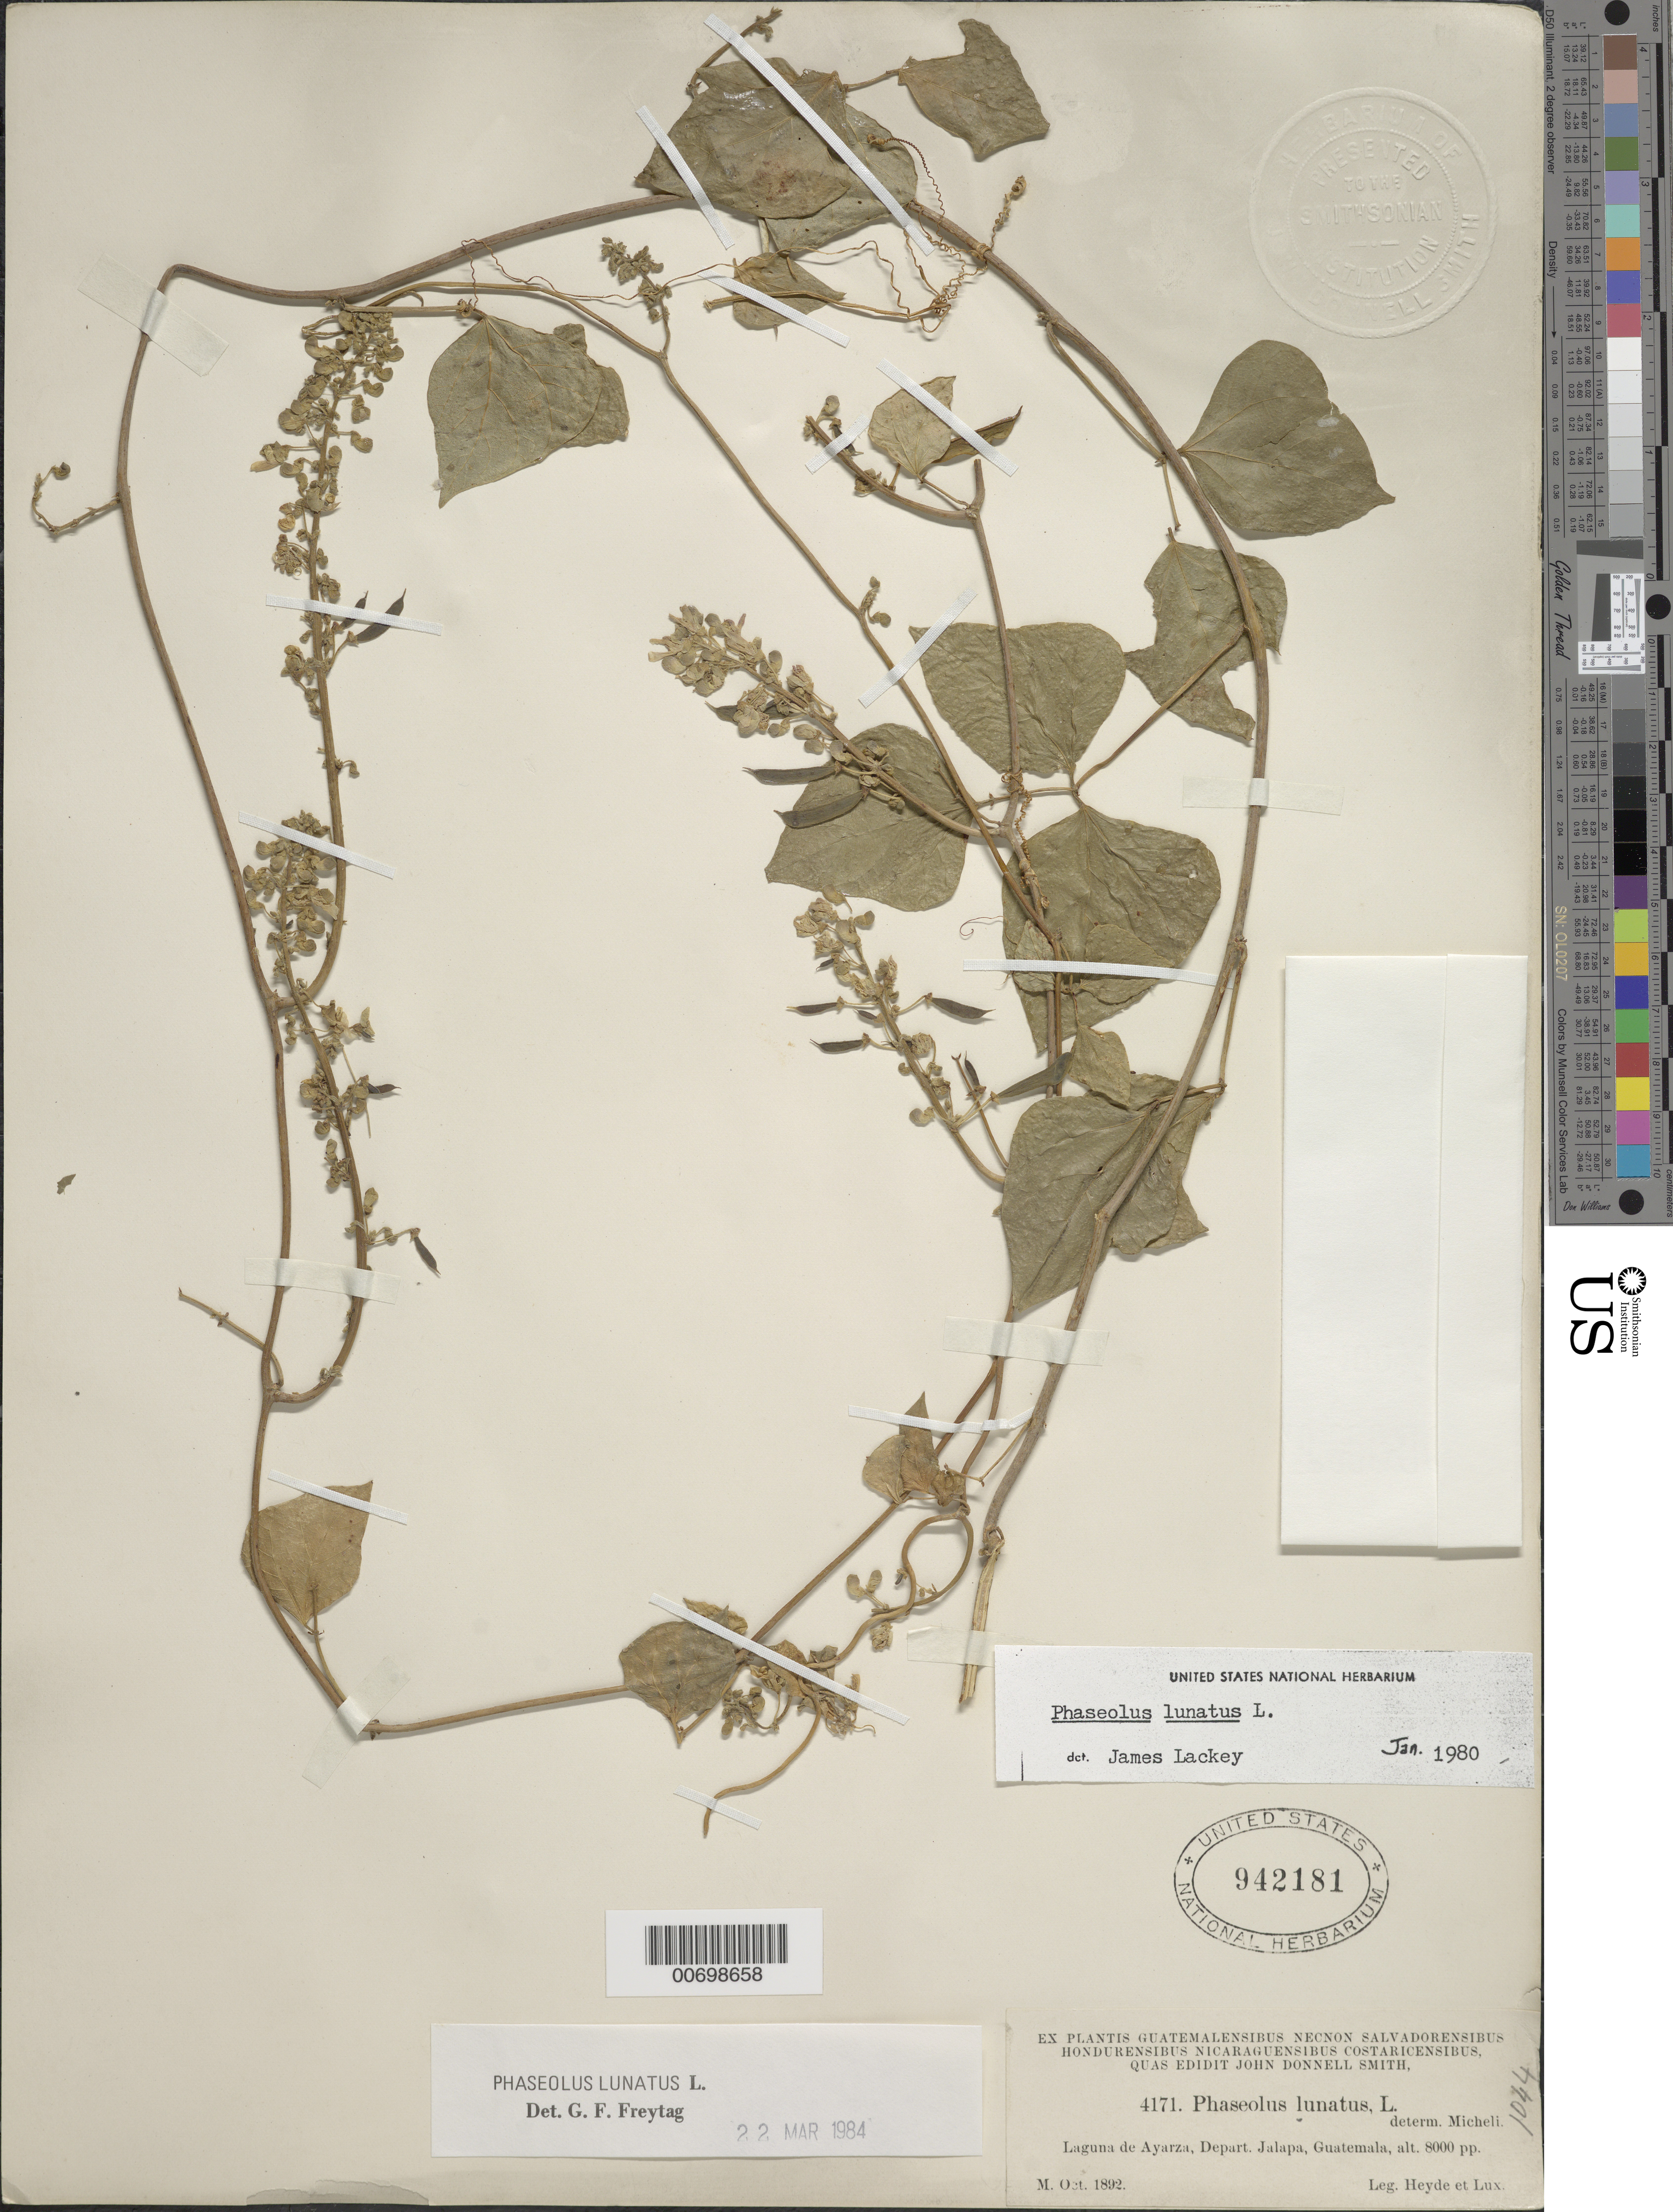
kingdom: Plantae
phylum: Tracheophyta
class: Magnoliopsida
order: Fabales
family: Fabaceae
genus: Phaseolus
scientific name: Phaseolus lunatus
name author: L.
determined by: Freytag, G. F.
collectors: J. Donnell Smith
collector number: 4171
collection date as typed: Oct 1892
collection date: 1892-10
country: Guatemala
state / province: Jalapa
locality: Laguna de Ayarza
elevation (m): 2438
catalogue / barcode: US 942181